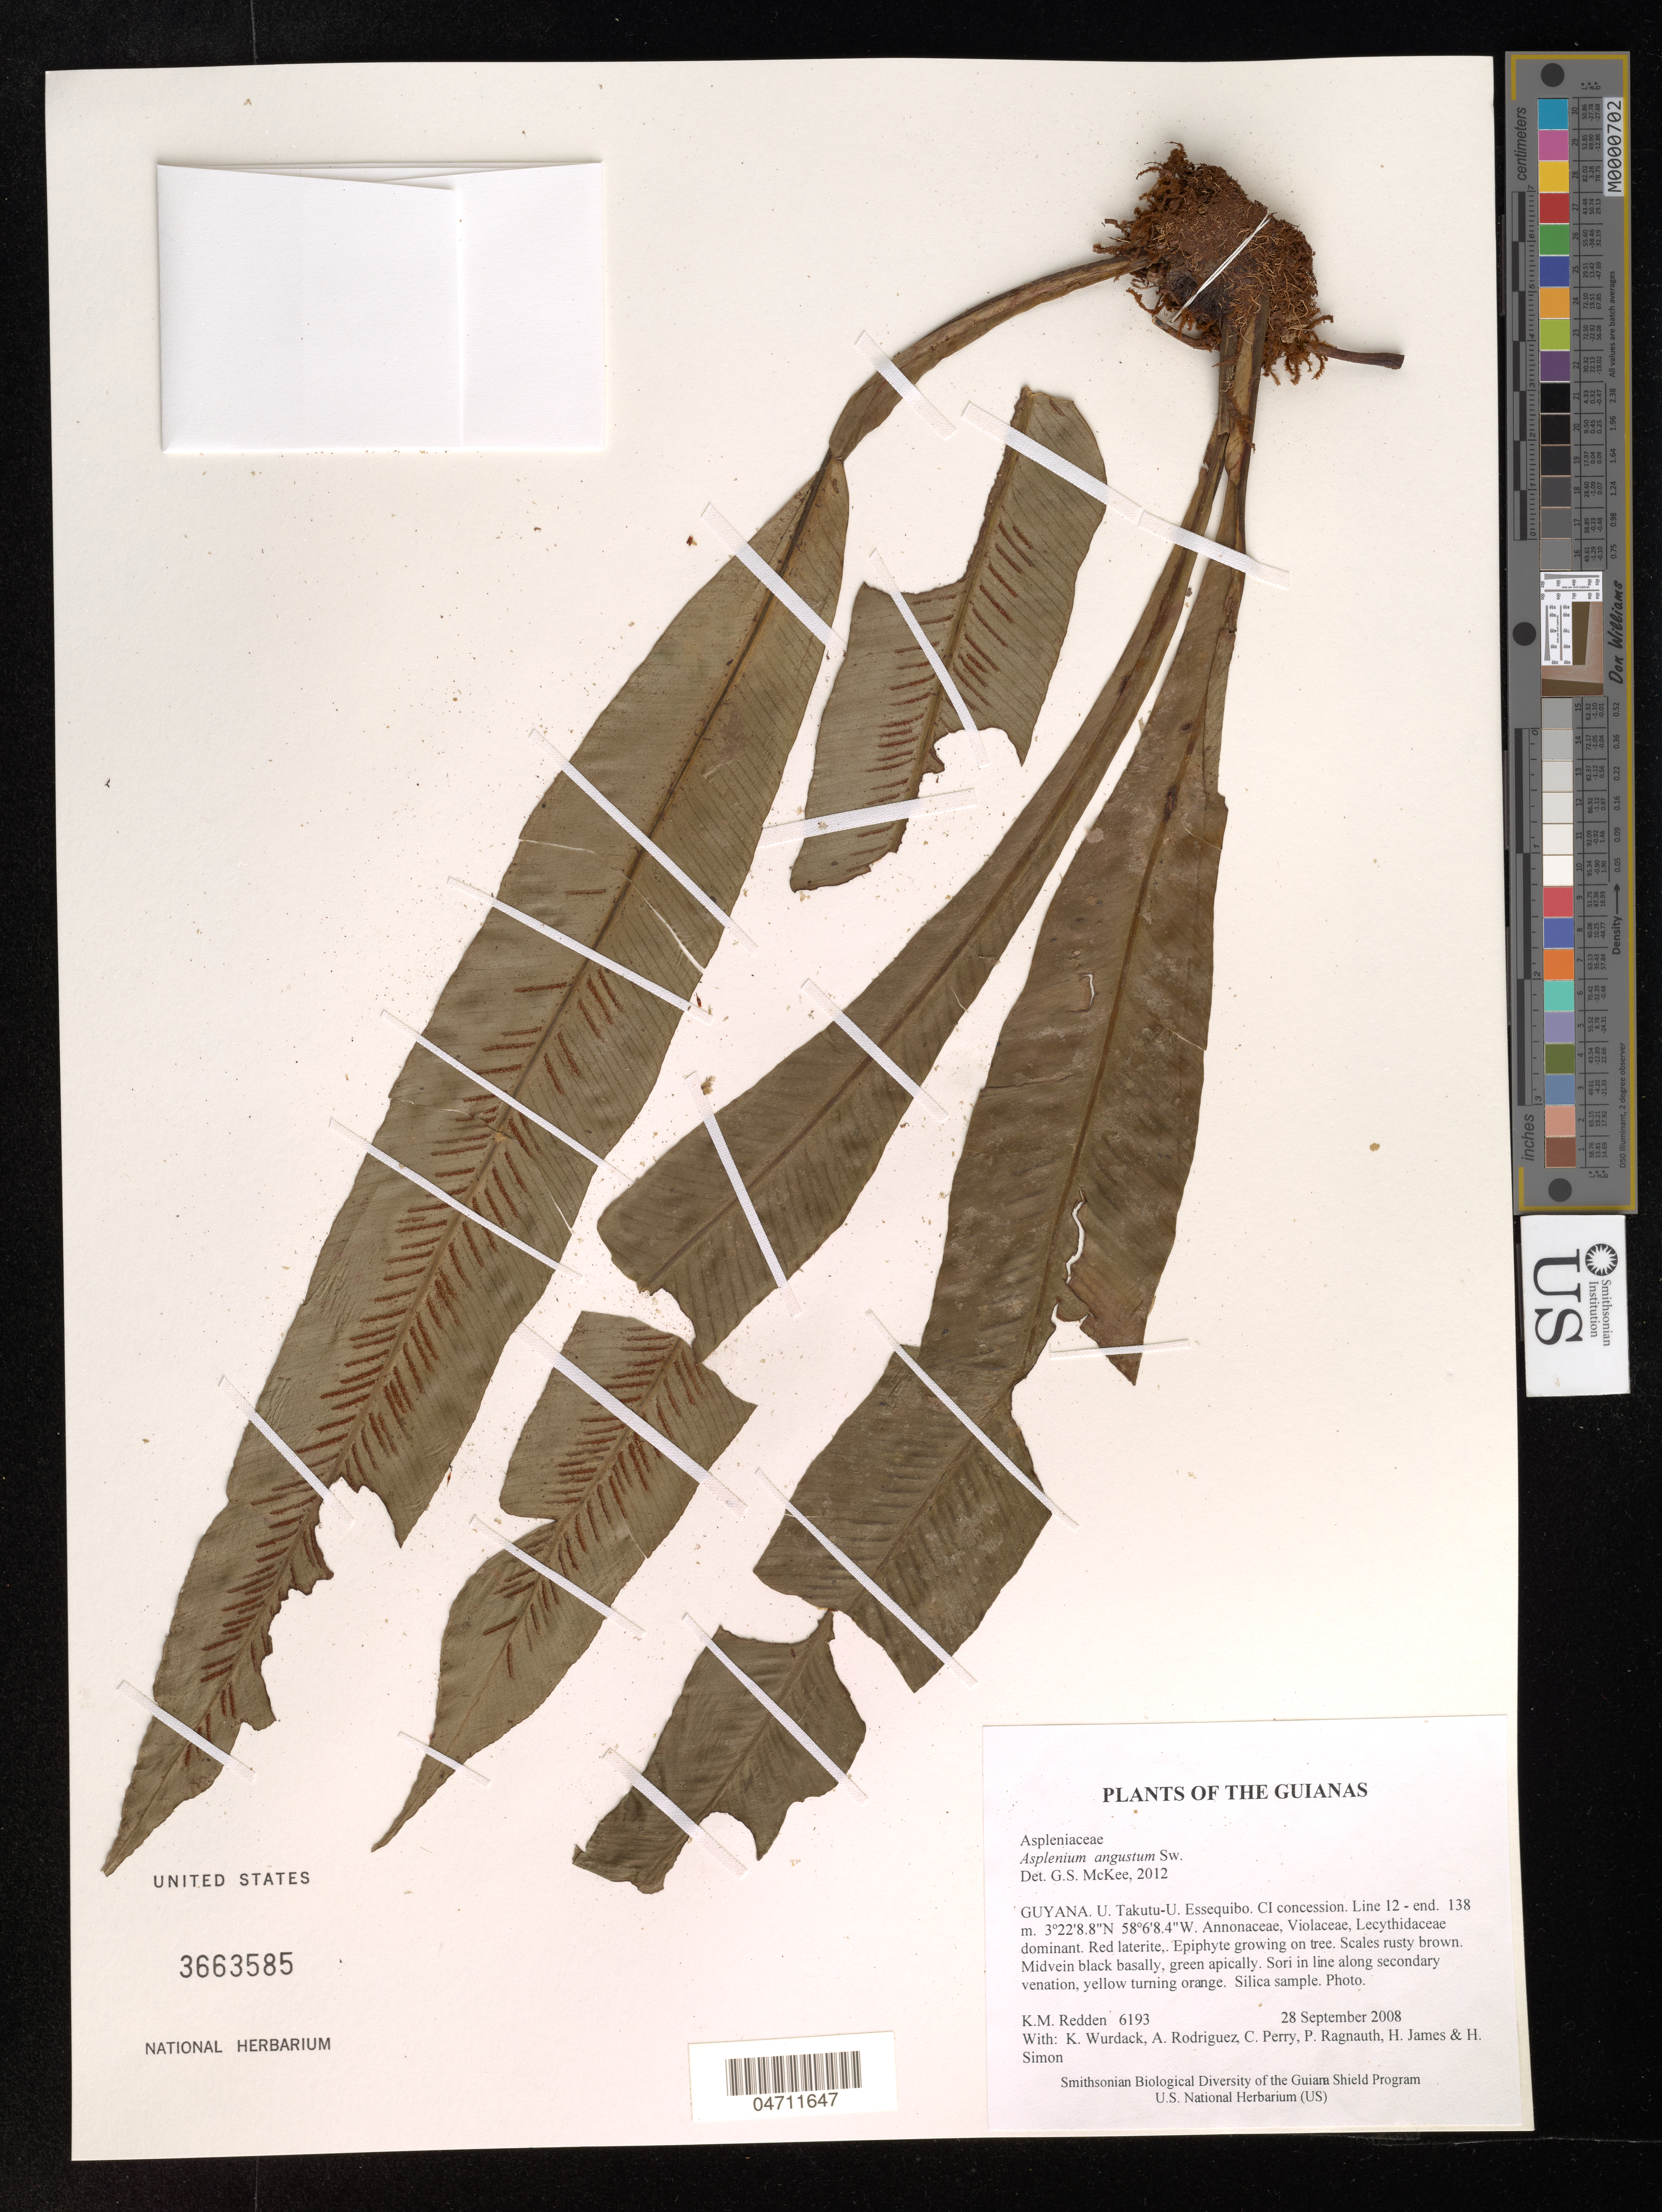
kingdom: Plantae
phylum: Tracheophyta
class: Polypodiopsida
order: Polypodiales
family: Aspleniaceae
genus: Asplenium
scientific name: Asplenium angustum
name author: Sw.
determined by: McKee, G. S., (US), NMNH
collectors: K. M. Redden, K. Wurdack, A. Rodriguez, C. Perry, P. Ragnauth, H. James & H. Simon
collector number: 6193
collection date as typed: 28 September 2008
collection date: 2008-09-28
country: Guyana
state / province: U. Takutu-U. Essequibo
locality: CI concession. Line 12 - end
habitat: Annonaceae, Violaceae, Lecythidaceae dominant. Red laterite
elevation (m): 138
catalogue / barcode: US 3663585